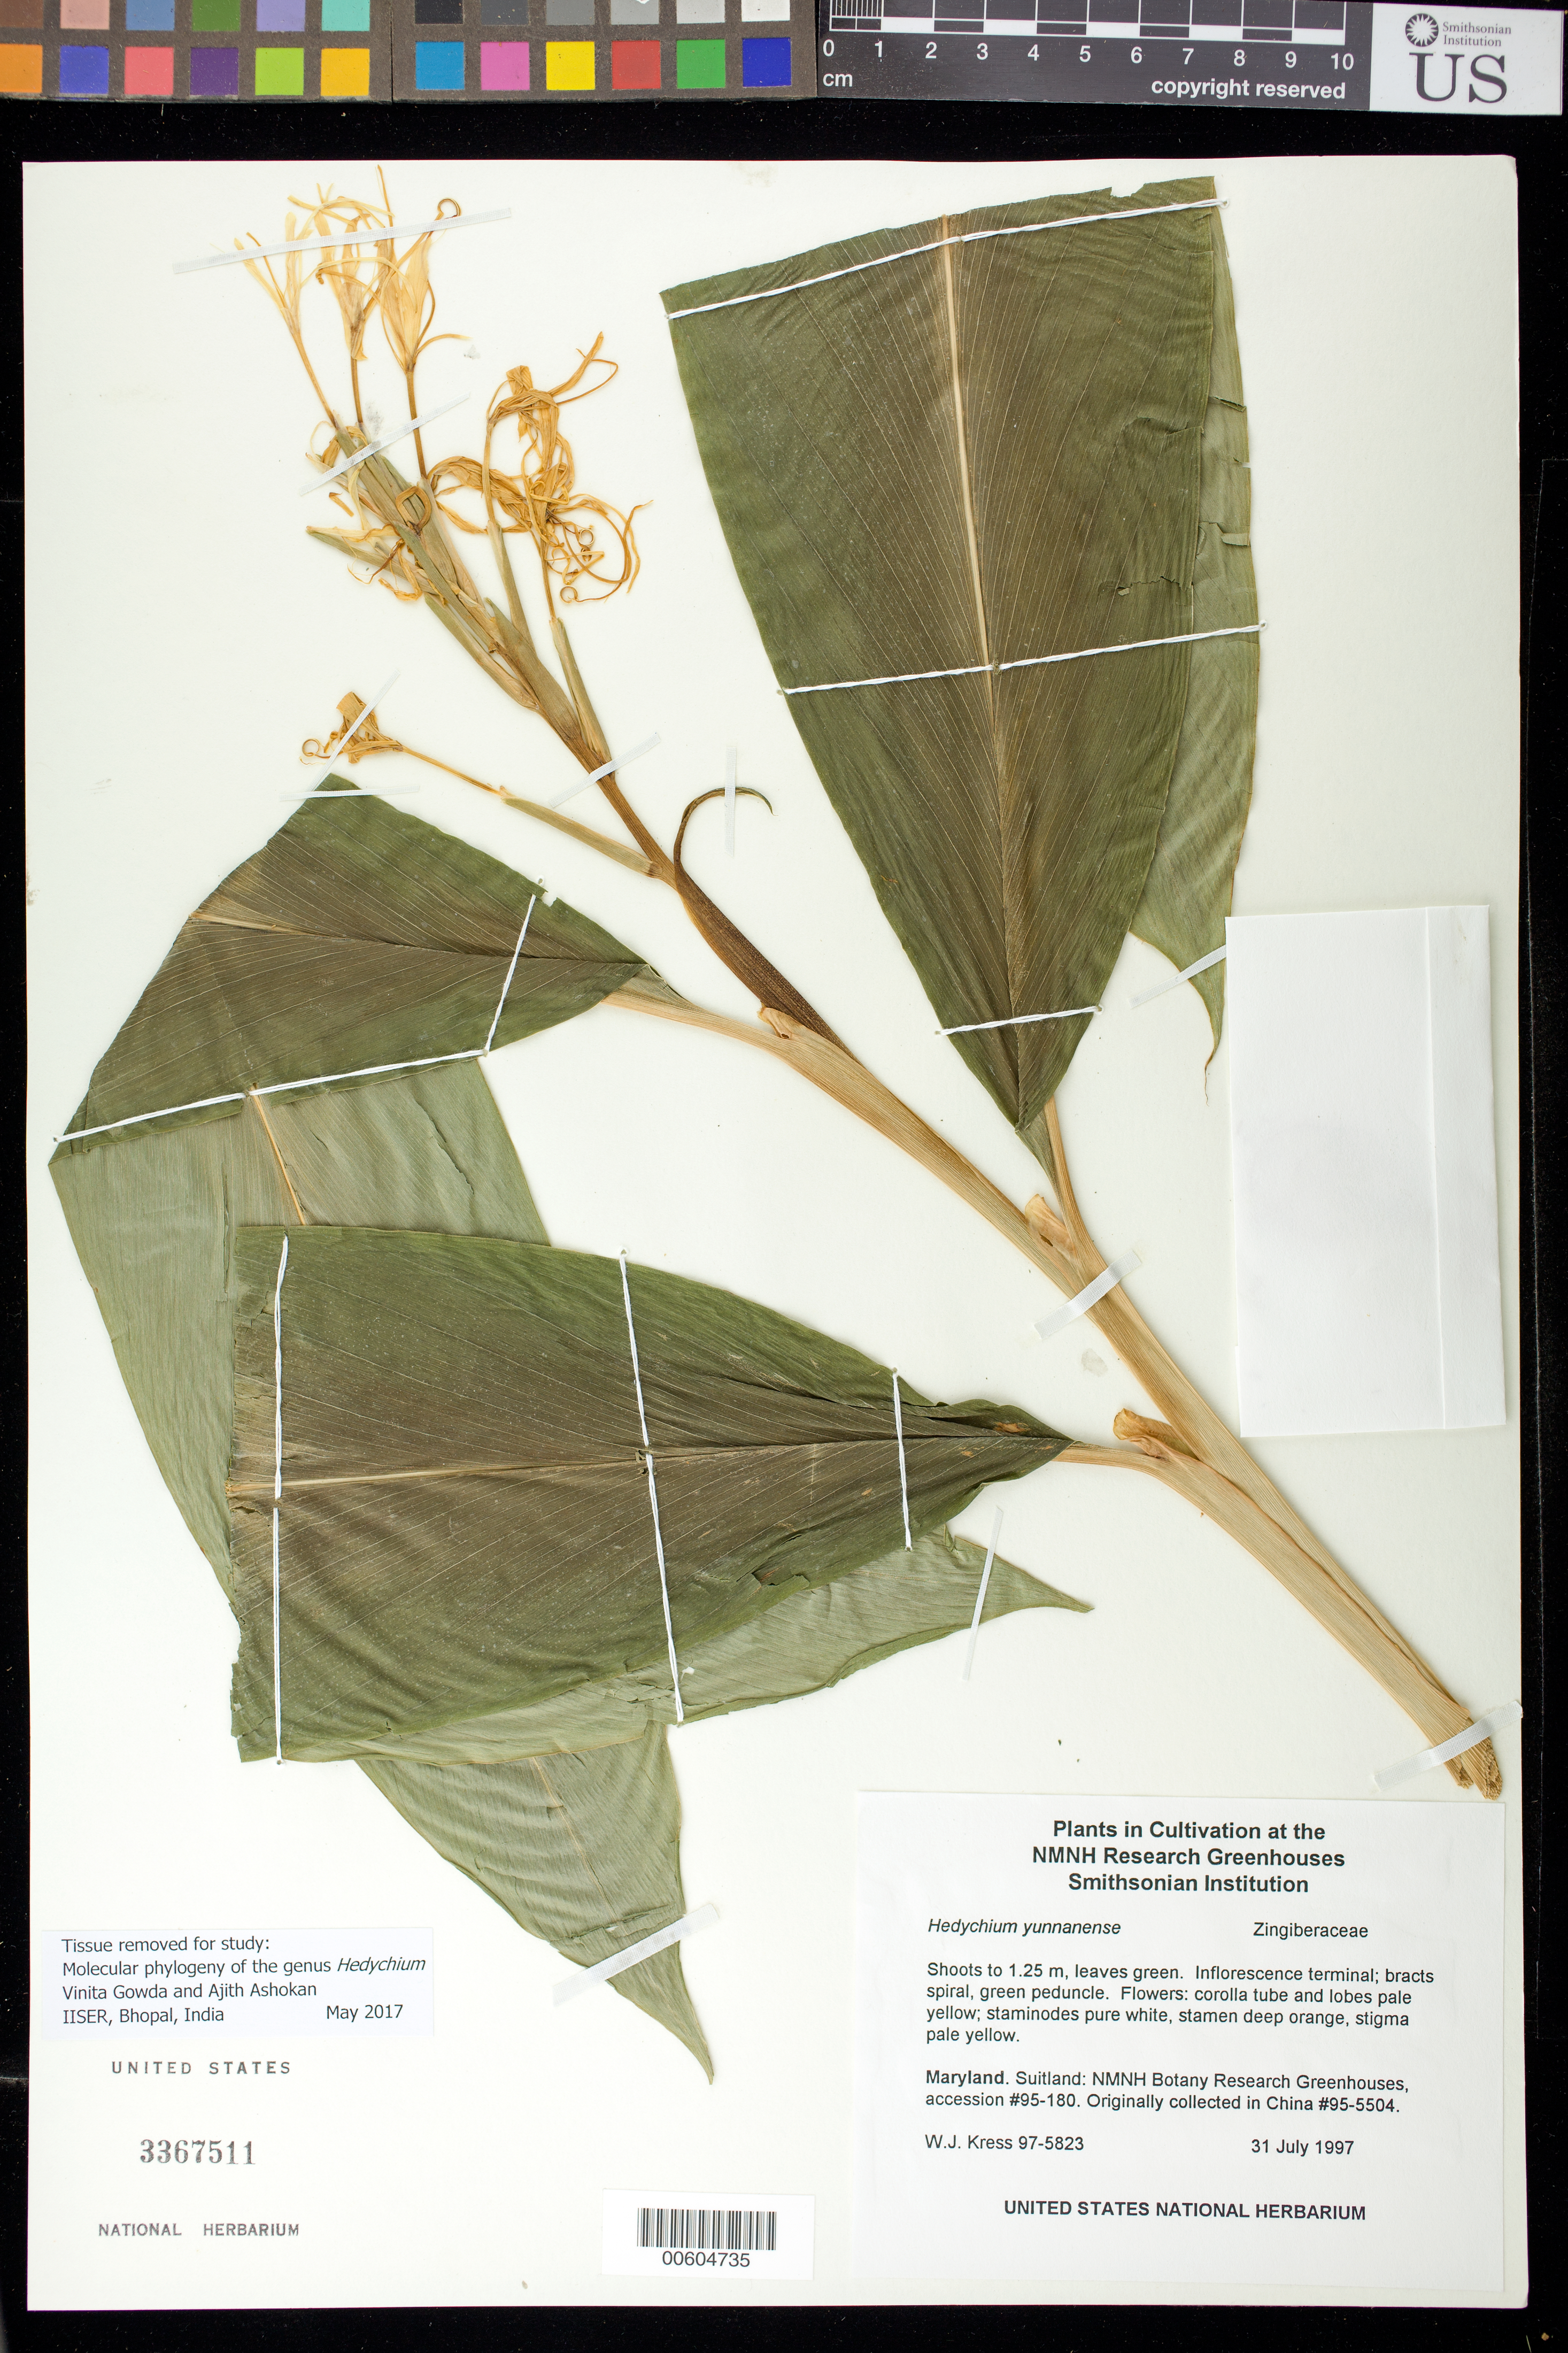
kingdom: Plantae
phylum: Tracheophyta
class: Liliopsida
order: Zingiberales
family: Zingiberaceae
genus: Hedychium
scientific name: Hedychium yunnanense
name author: Gagnep.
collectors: W. J. Kress & M. Bordelon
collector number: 97-5823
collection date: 1997-07-31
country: United States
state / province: Maryland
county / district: Prince George's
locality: NMNH Botany Research Greenhouses. Suitland.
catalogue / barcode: US 3367511